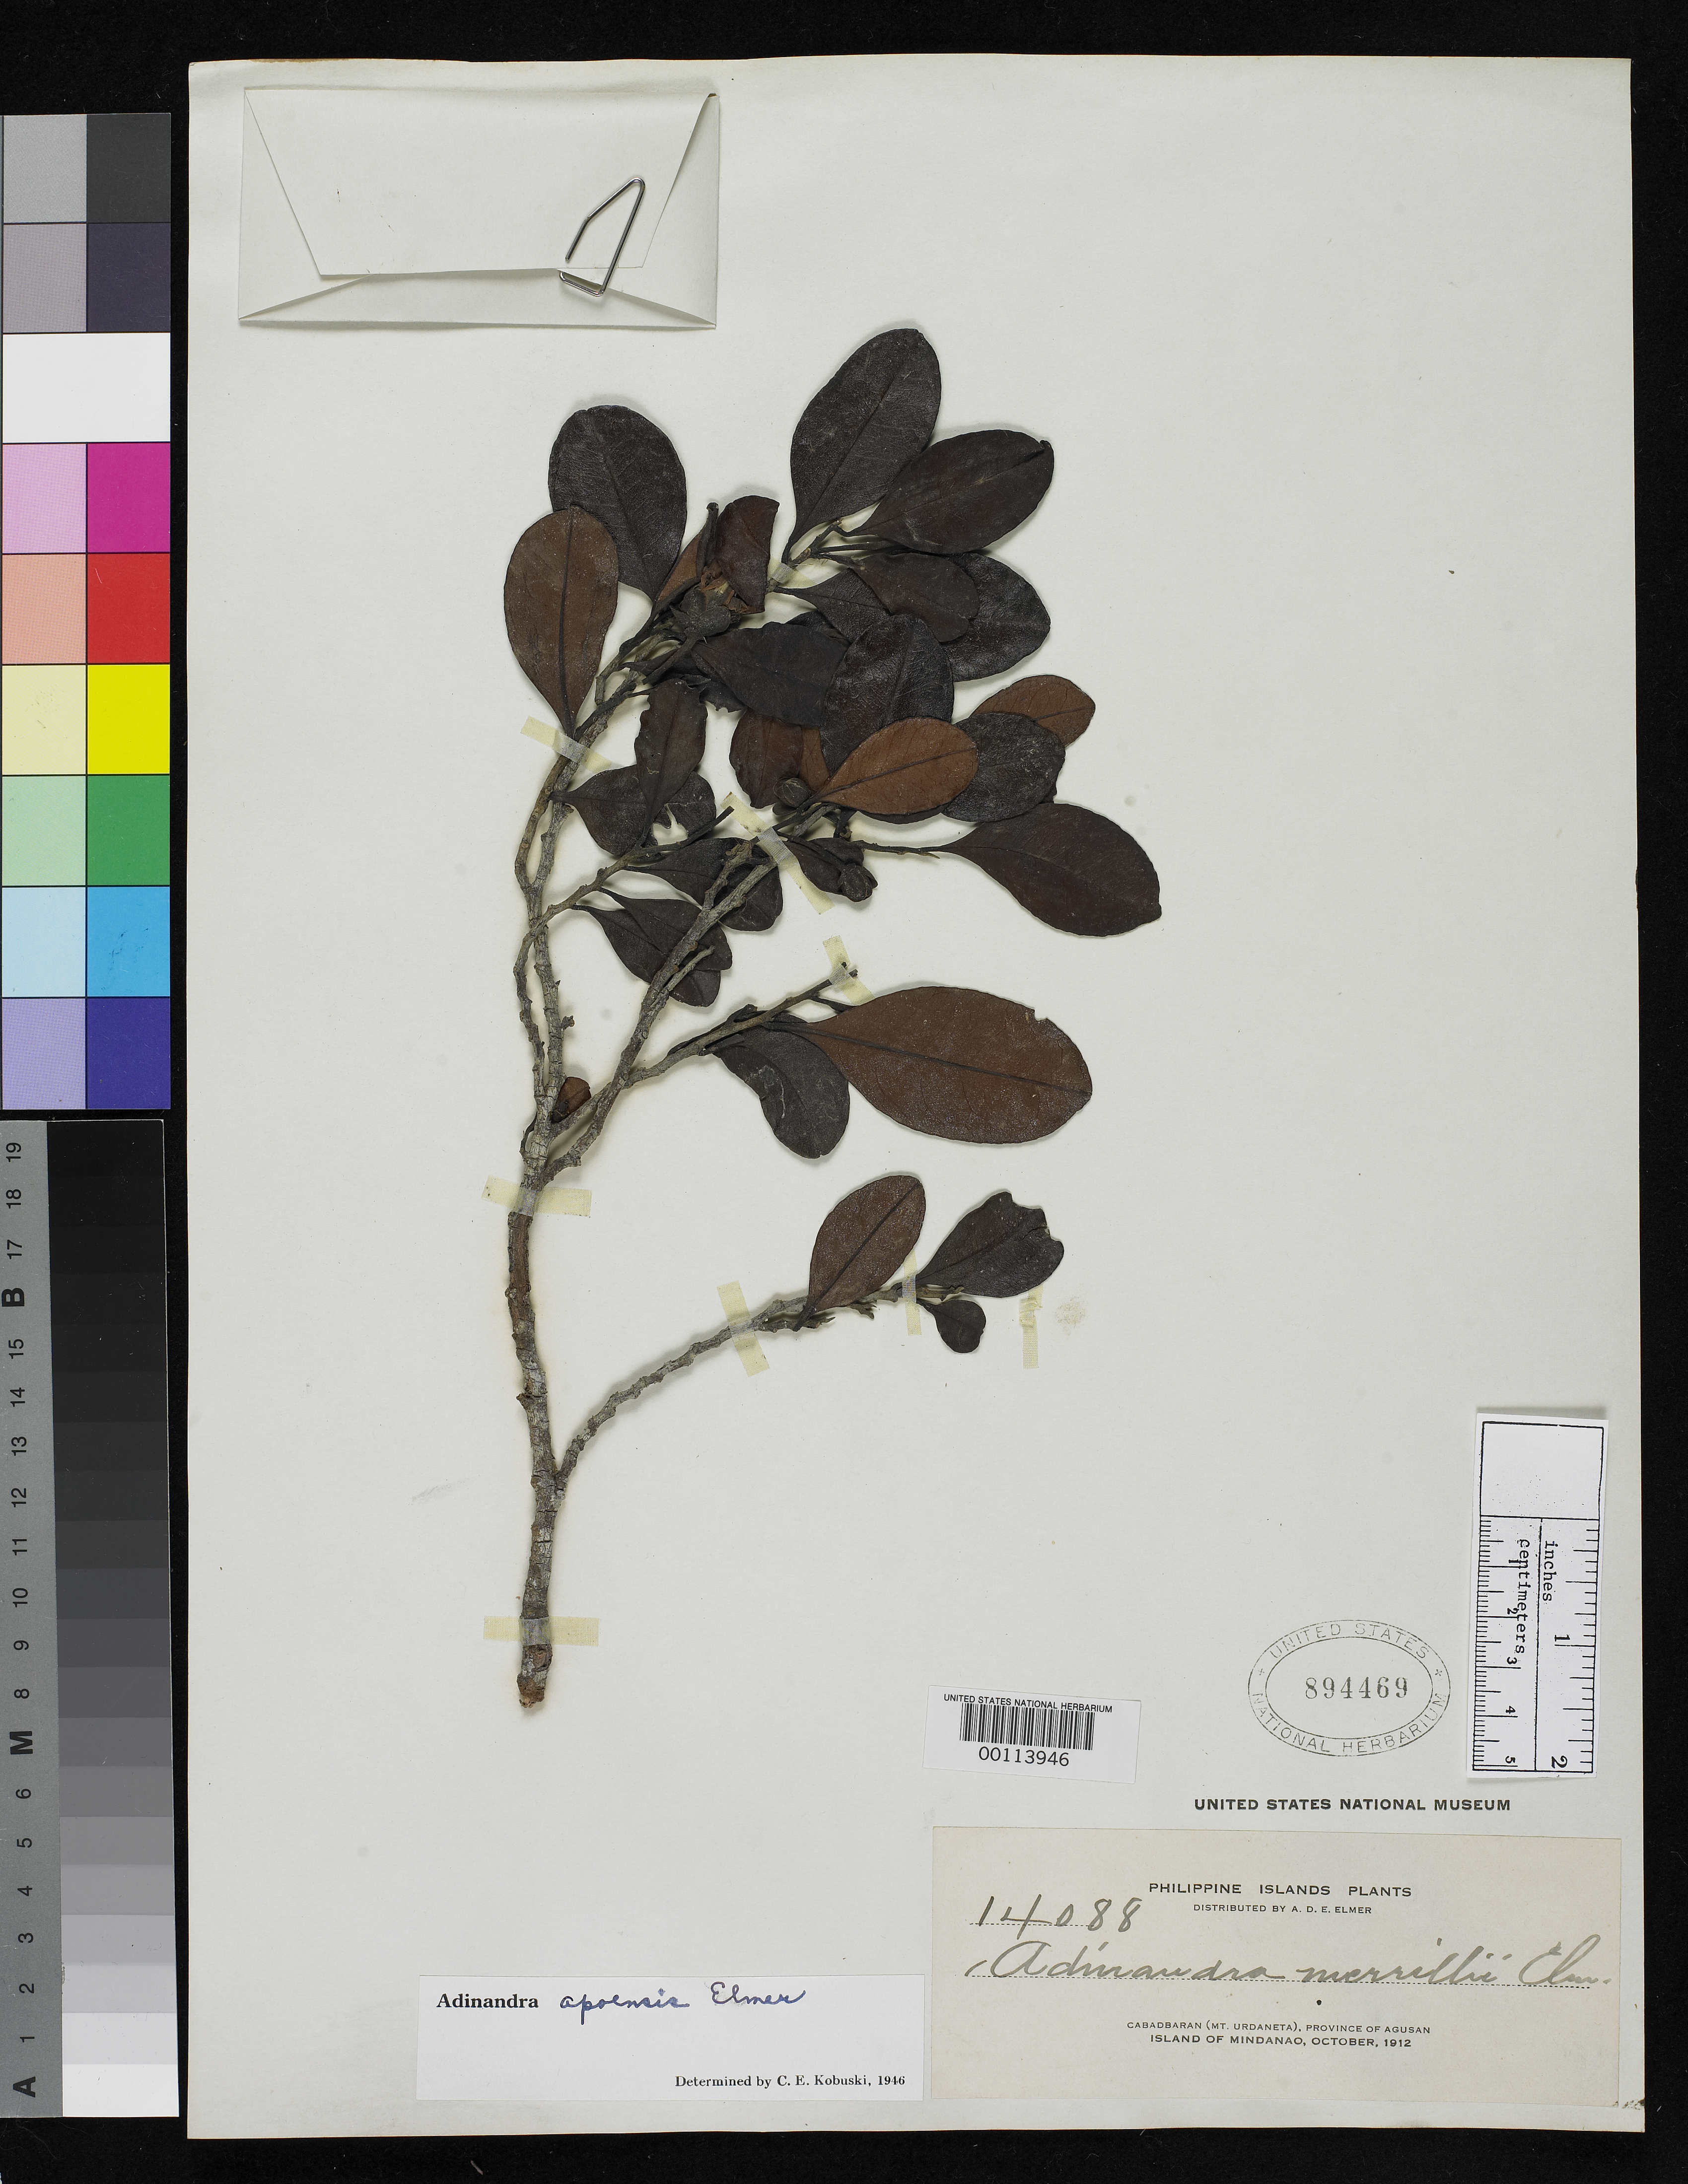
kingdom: Plantae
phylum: Tracheophyta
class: Magnoliopsida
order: Ericales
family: Pentaphylacaceae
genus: Adinandra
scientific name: Adinandra merrillii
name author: Elmer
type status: Isotype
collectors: A. D. E. Elmer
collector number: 14088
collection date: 1912-10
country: Philippines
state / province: Caraga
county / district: Agusan del Norte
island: Mindanao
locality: Cabadbaran (Mt. Urdaneta), Province of Agusan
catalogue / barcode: US 894469